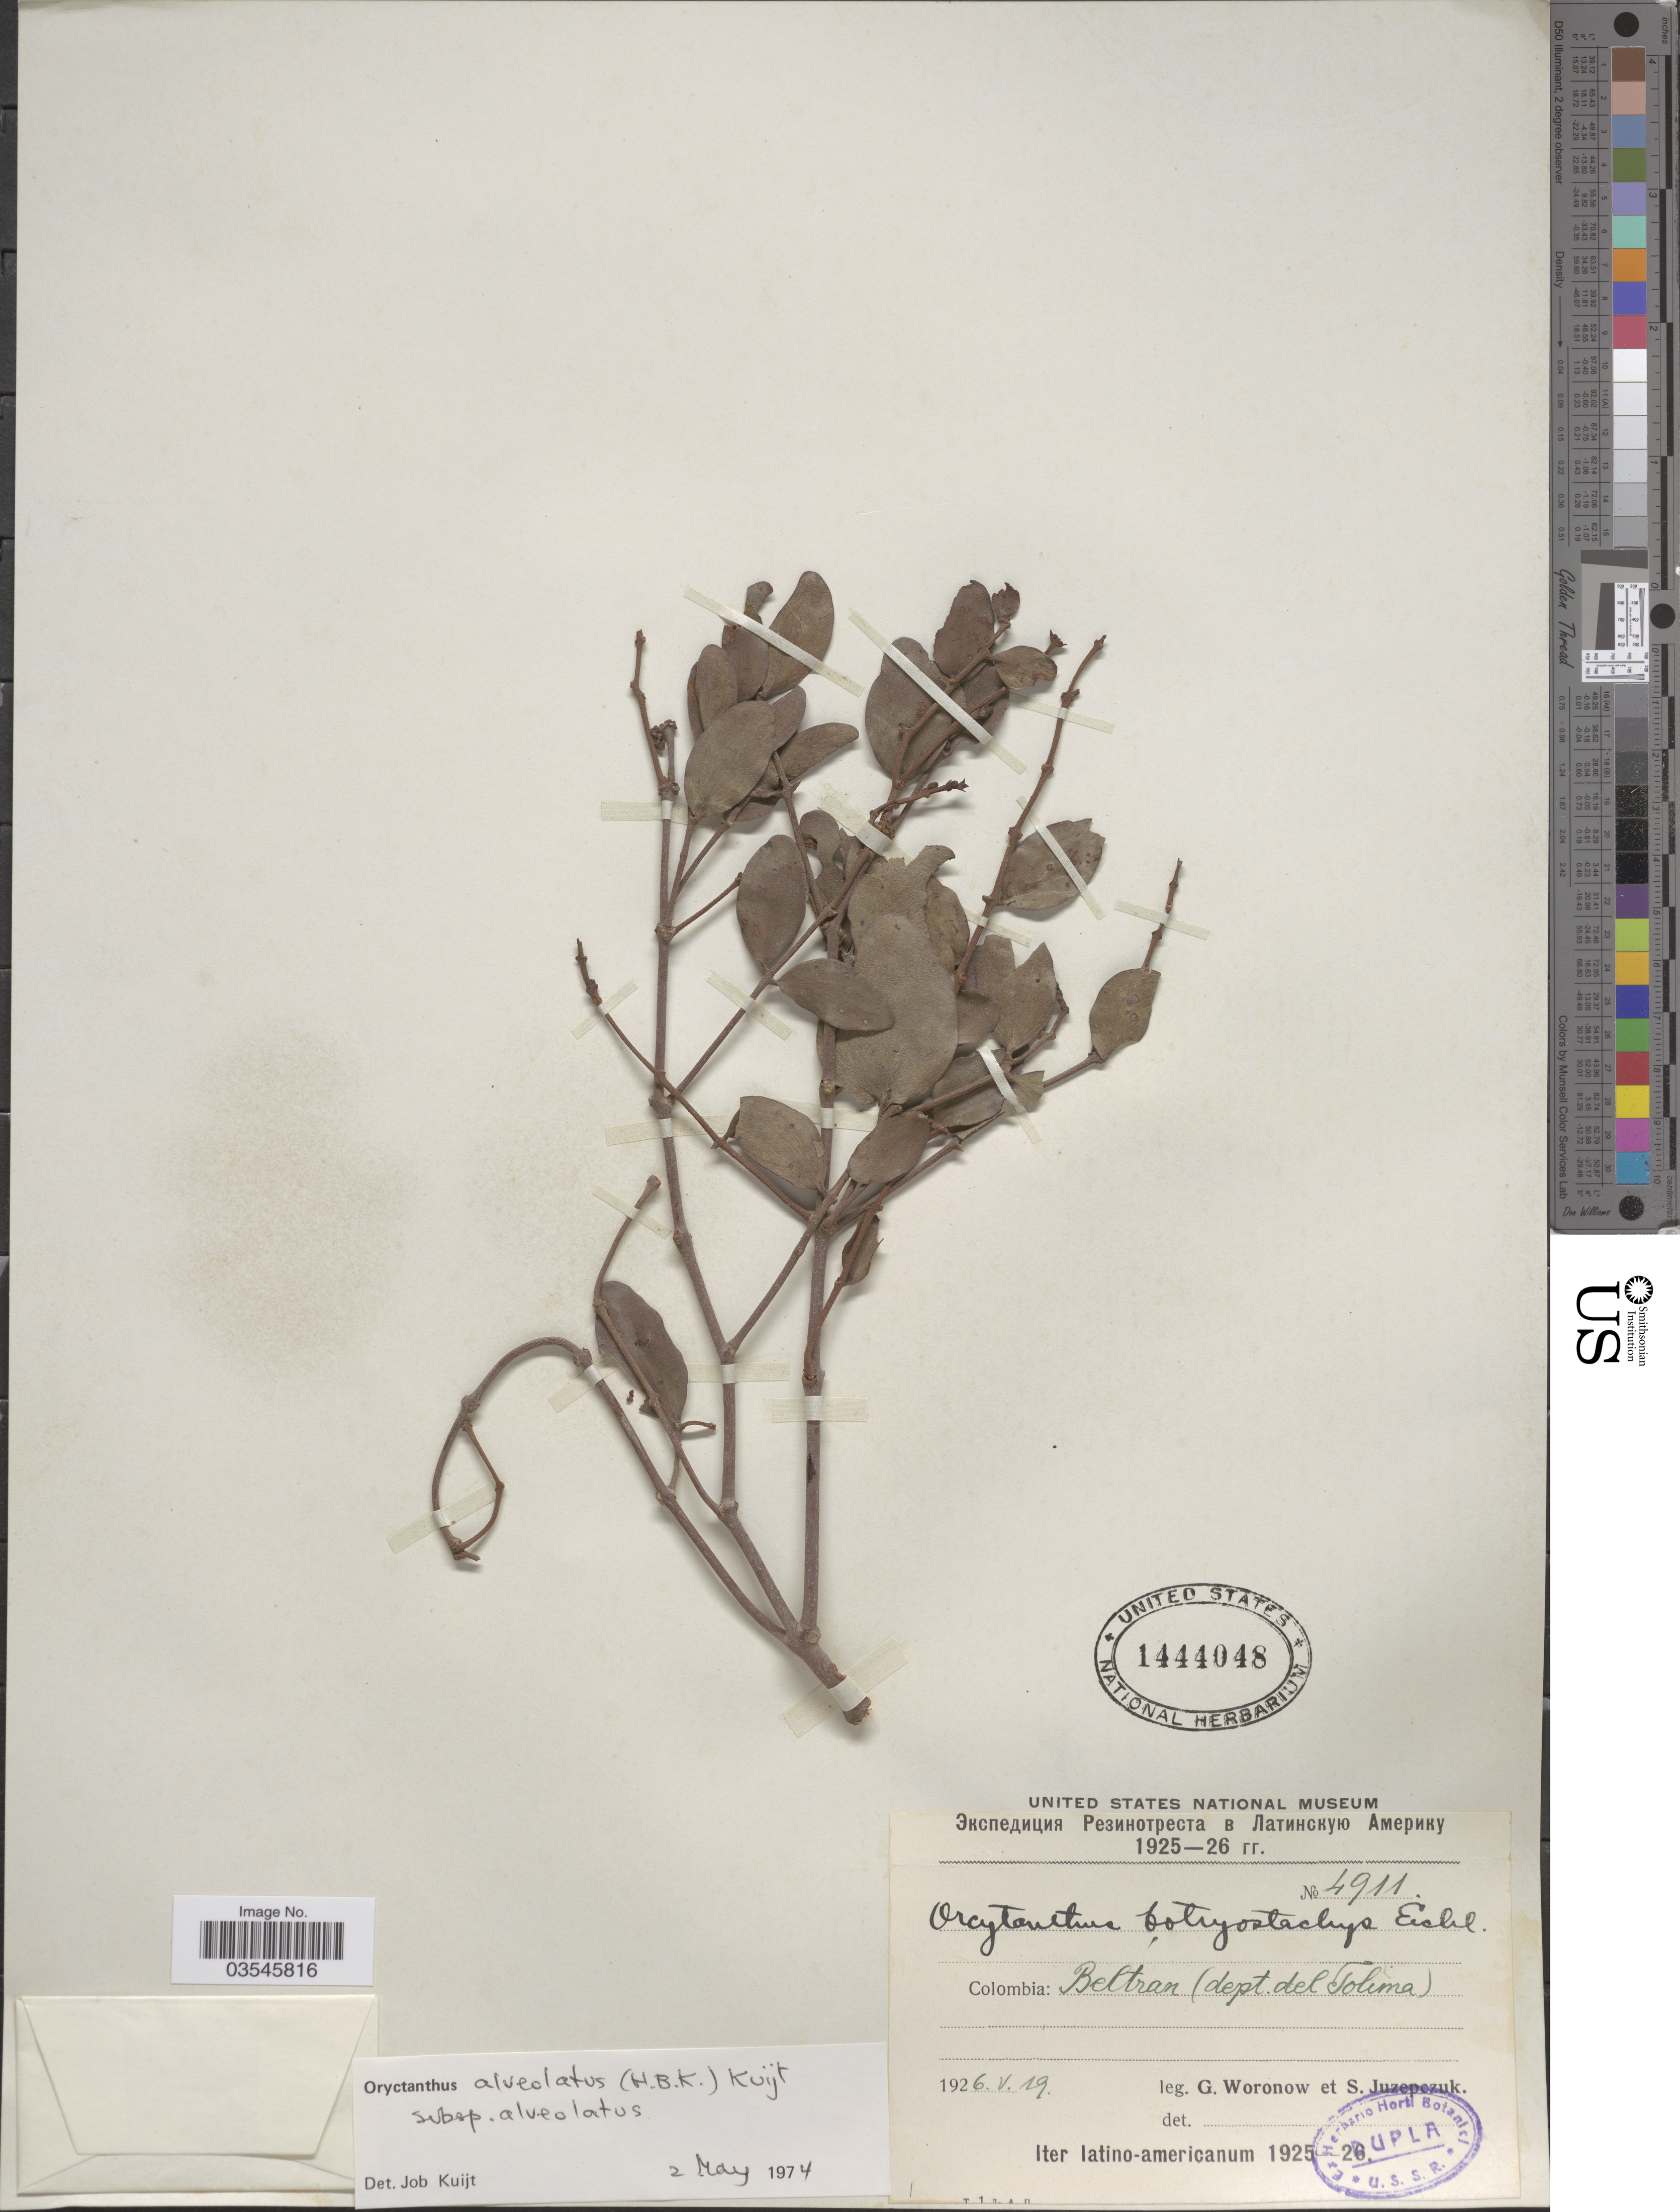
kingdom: Plantae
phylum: Tracheophyta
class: Magnoliopsida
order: Santalales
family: Loranthaceae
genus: Oryctanthus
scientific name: Oryctanthus alveolatus subsp. alveolatus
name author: (Kunth) Kuijt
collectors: G. Woronow & S. V. Juzepczuk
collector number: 4911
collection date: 1926-05-19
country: Colombia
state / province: Tolima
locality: Beltran (dept. del Tolima).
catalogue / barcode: US 1444048